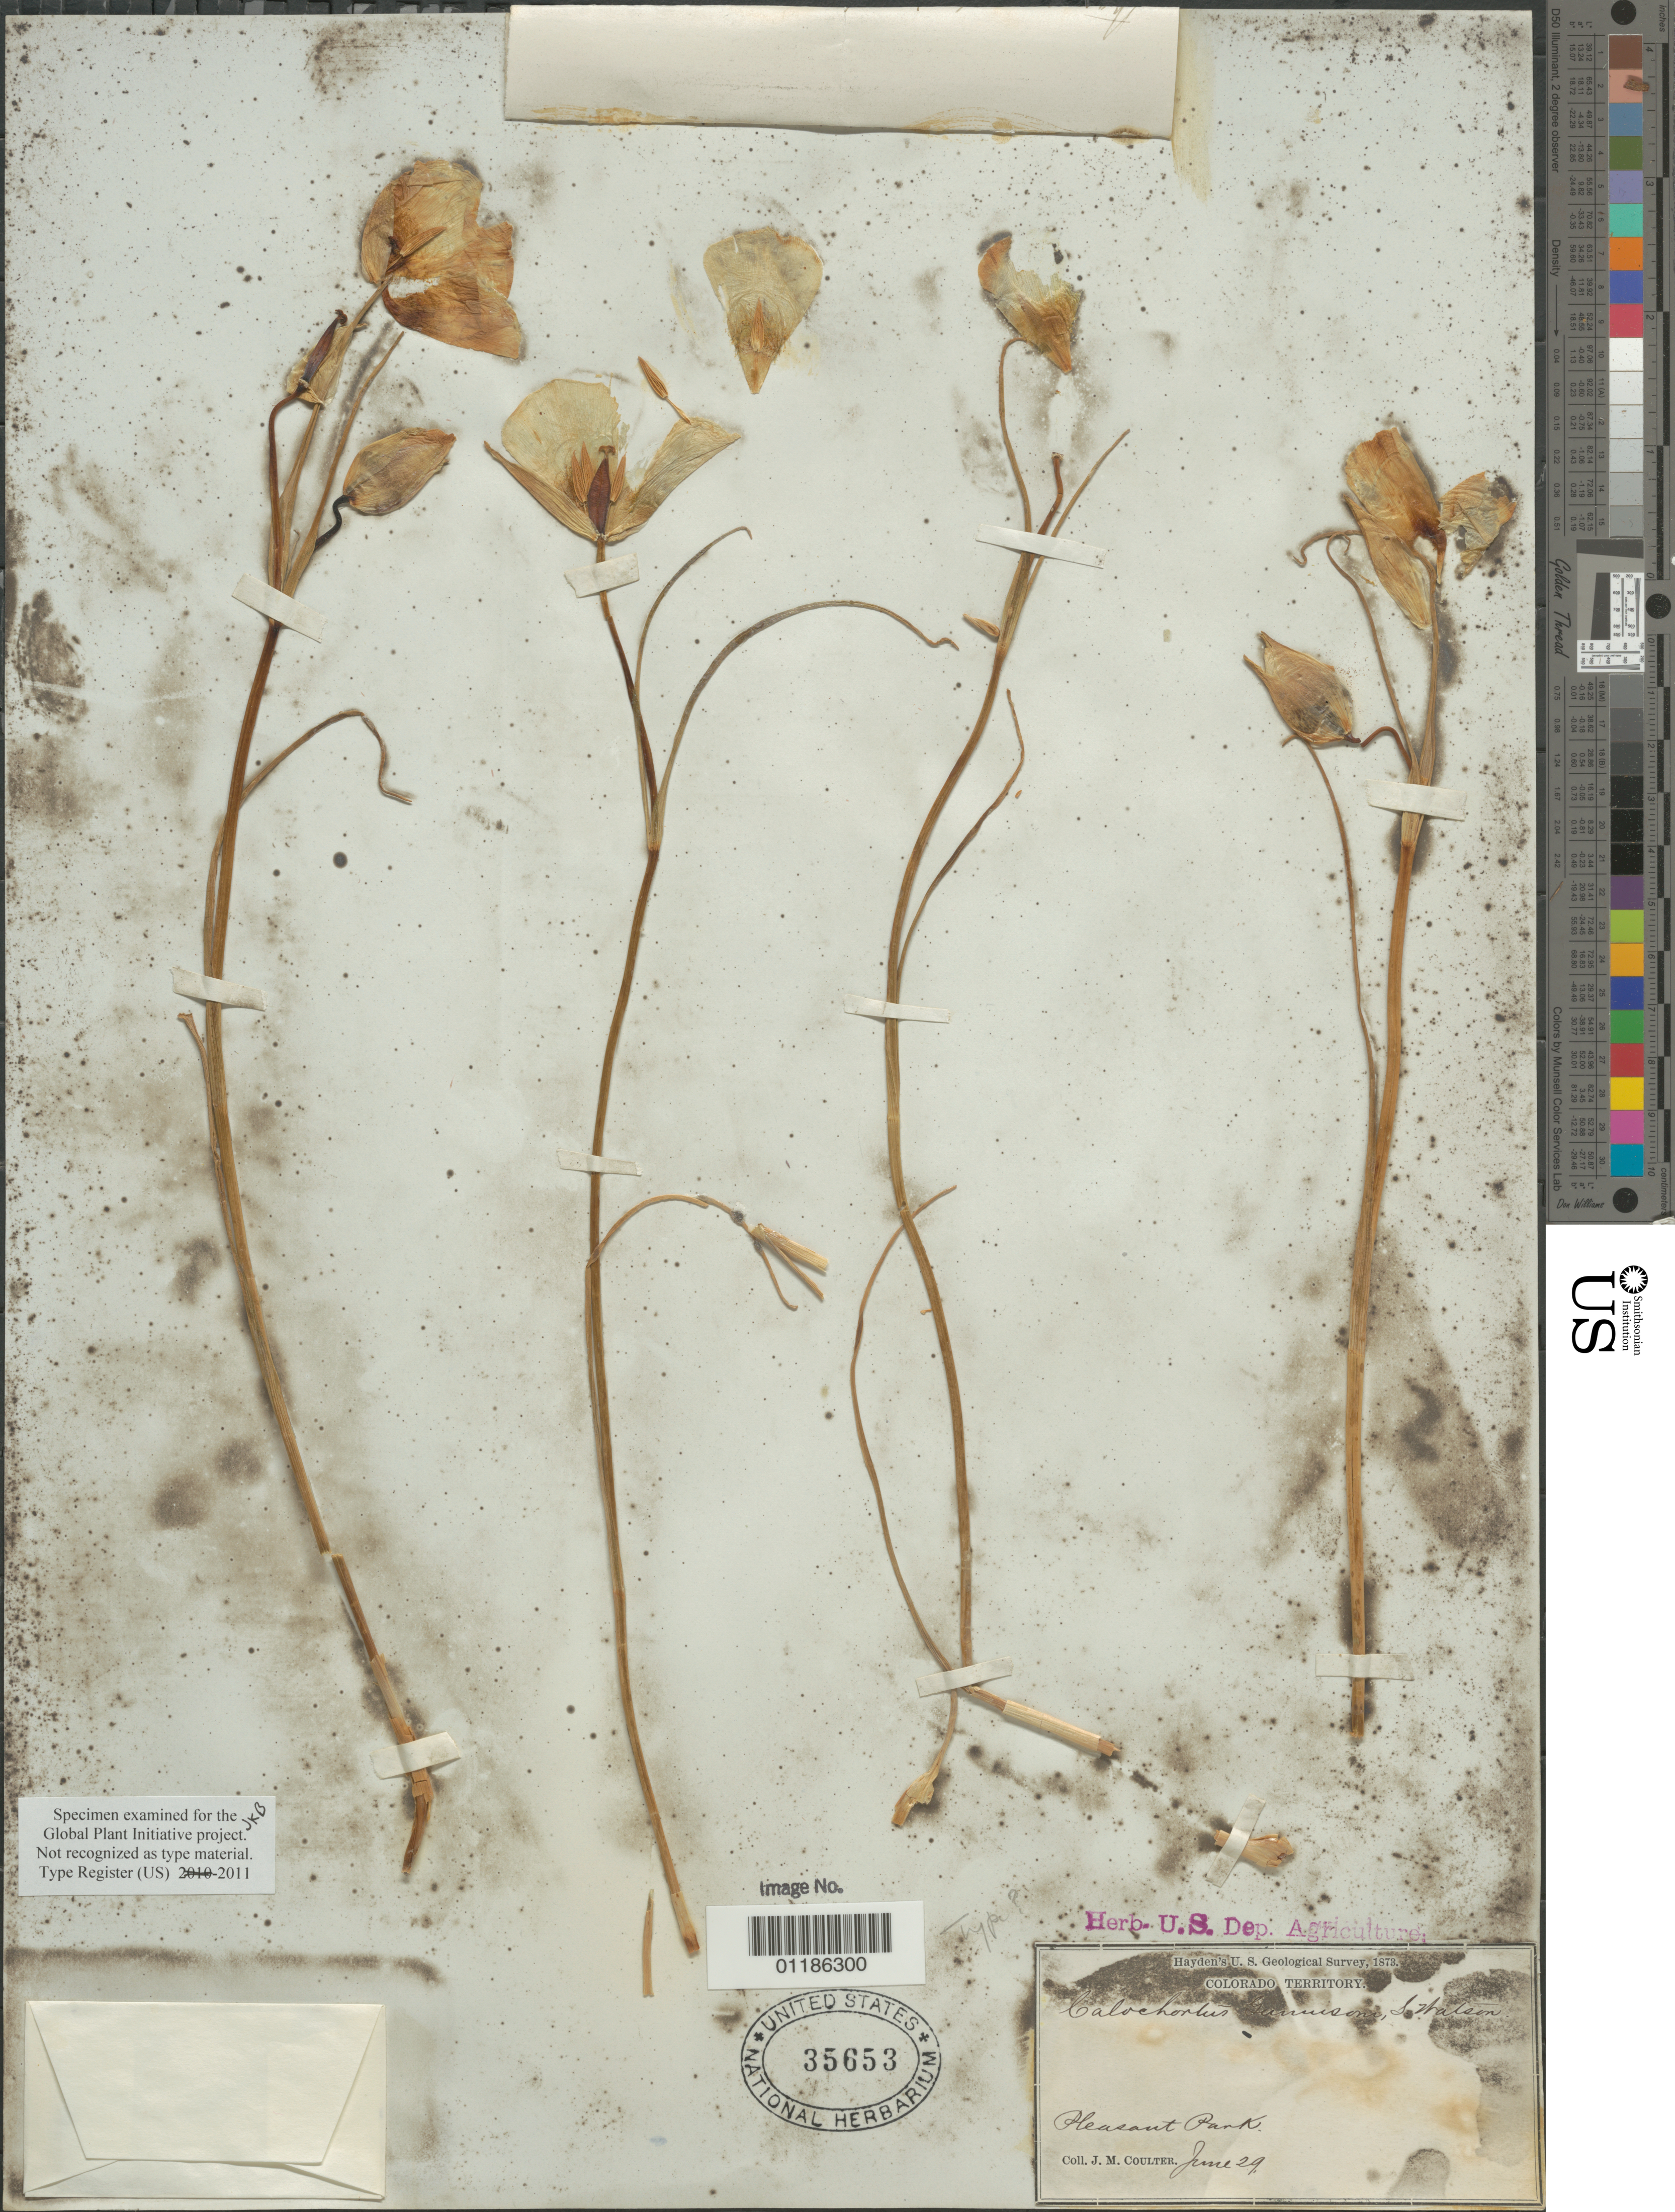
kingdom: Plantae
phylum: Tracheophyta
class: Liliopsida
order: Liliales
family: Liliaceae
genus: Calochortus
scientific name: Calochortus gunnisonii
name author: S. Watson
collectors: J. M. Coulter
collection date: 1873-06-29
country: United States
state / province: Colorado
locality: Pleasant Park.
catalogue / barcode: US 35653